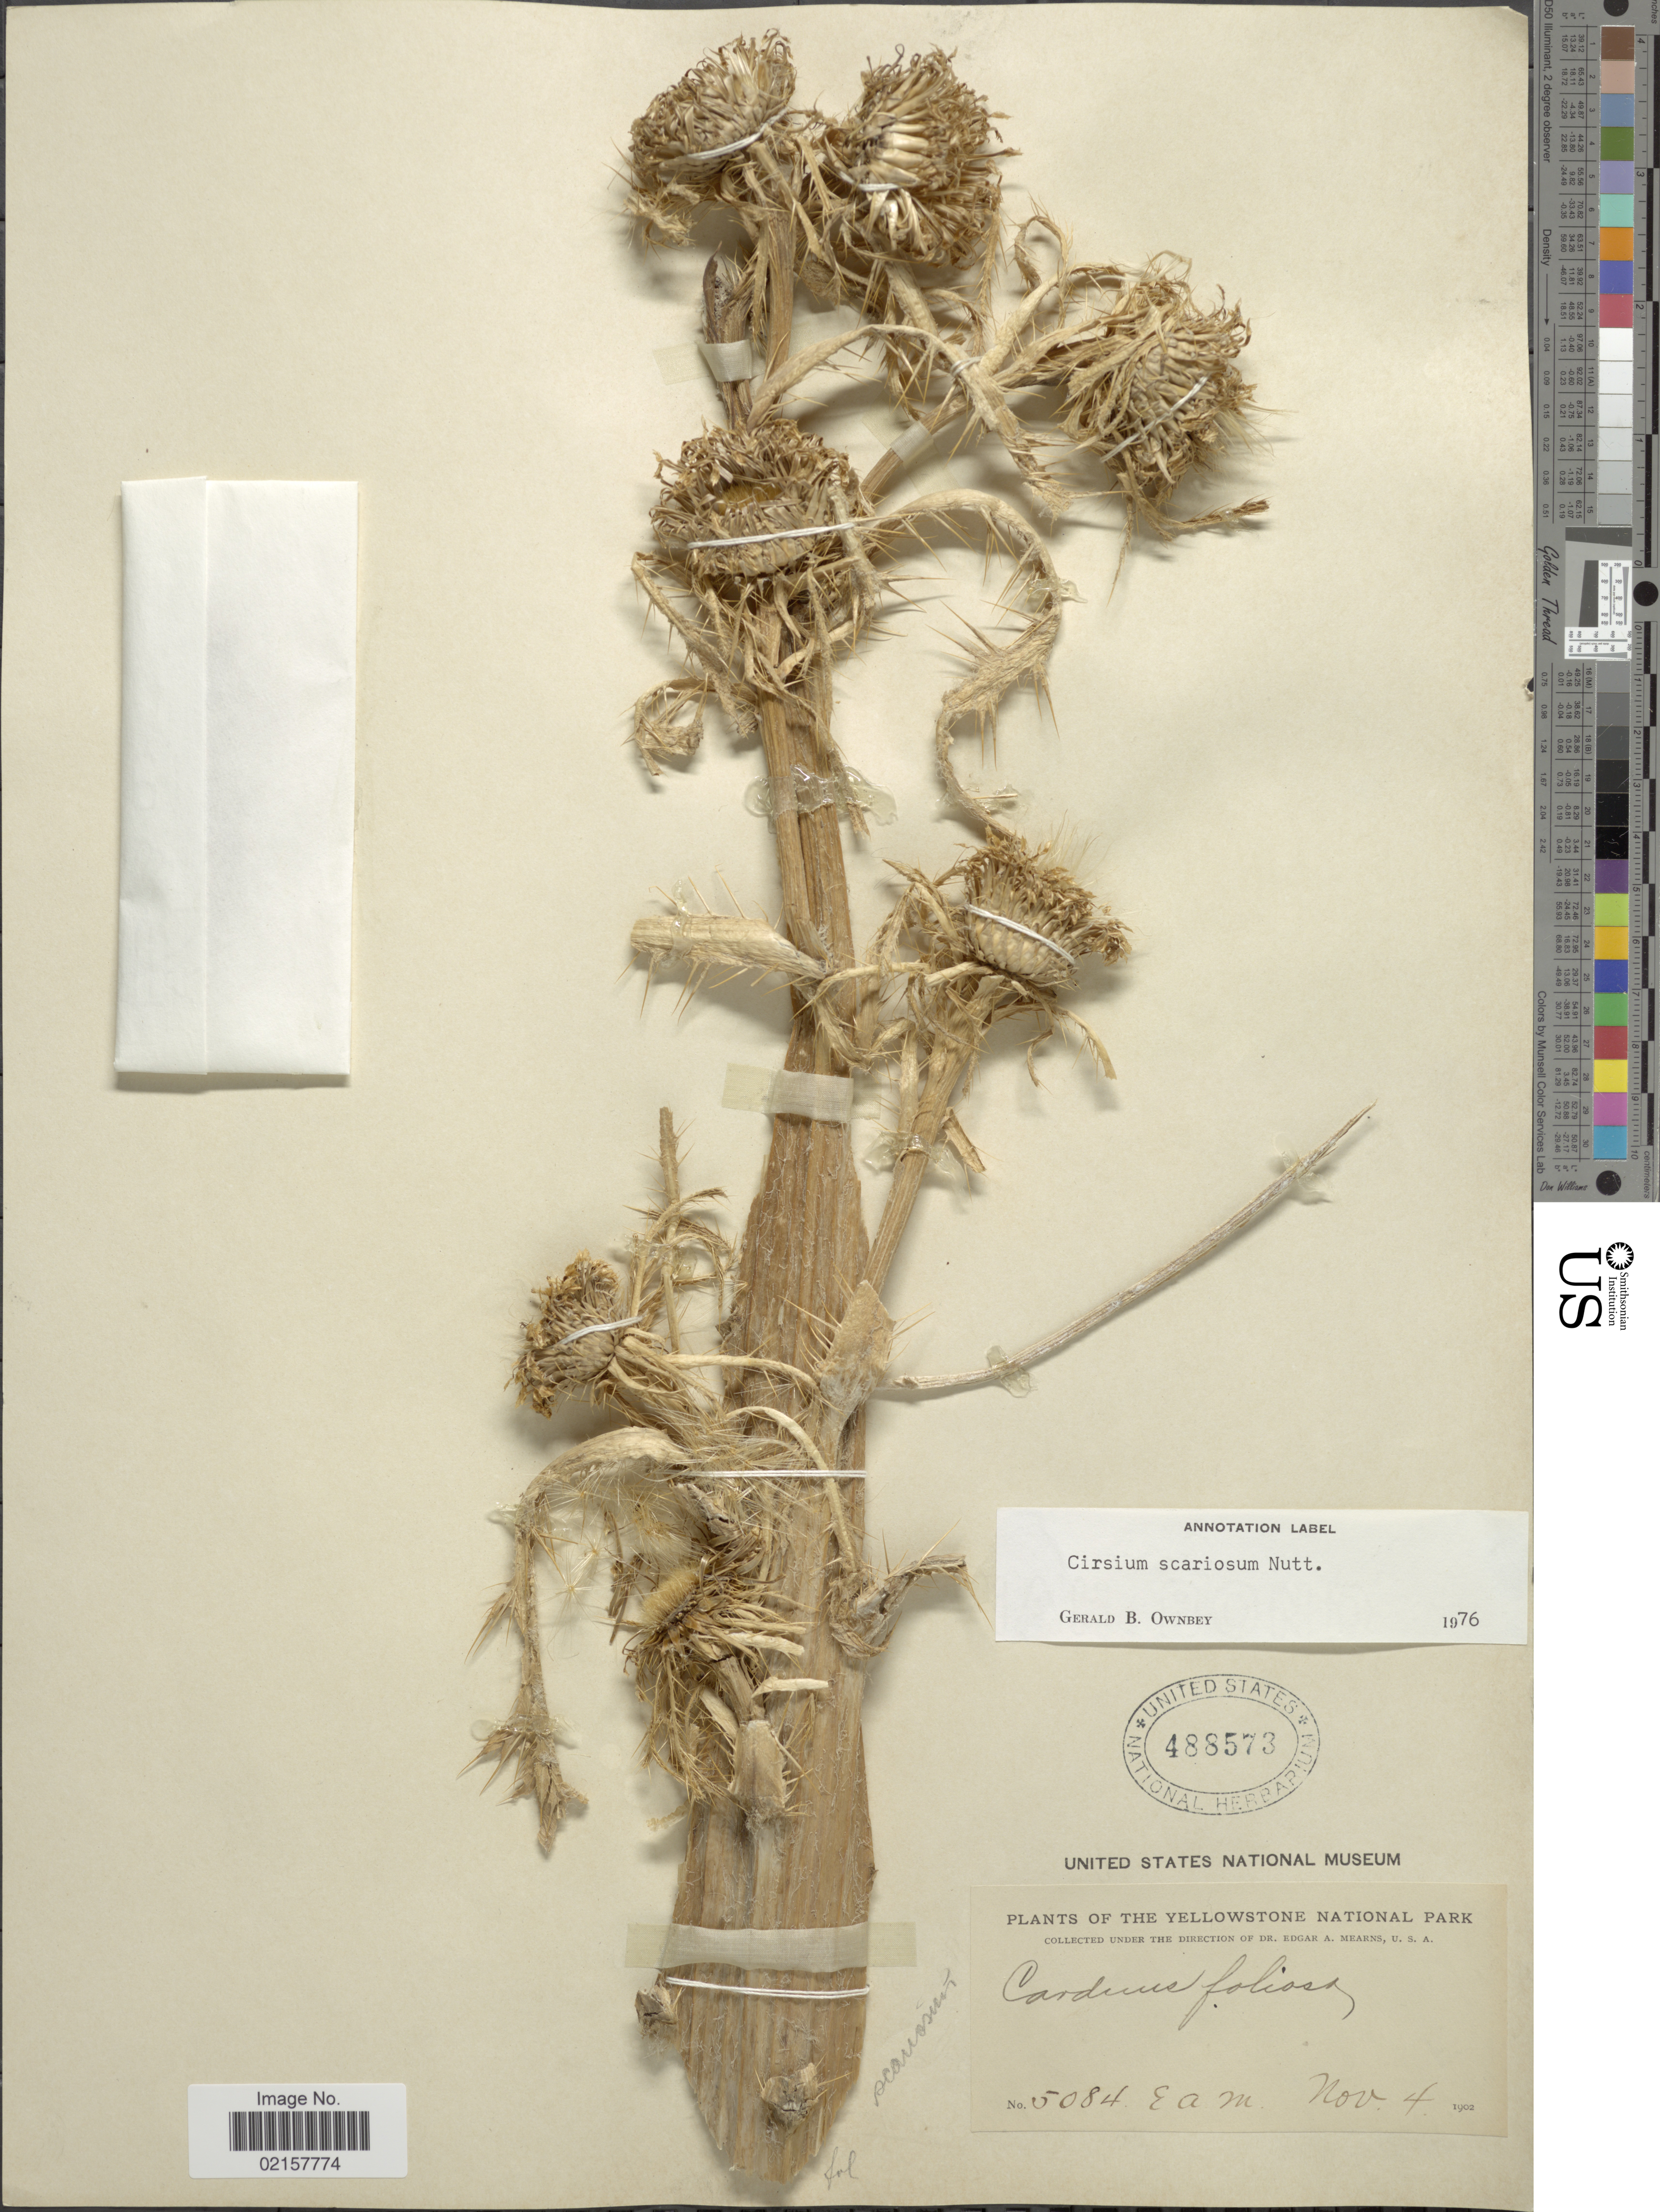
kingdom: Plantae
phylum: Tracheophyta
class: Magnoliopsida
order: Asterales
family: Asteraceae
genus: Cirsium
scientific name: Cirsium scariosum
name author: Nutt.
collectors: E. A. Mearns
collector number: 5084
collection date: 1902-11-04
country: United States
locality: Yellowstone National Park.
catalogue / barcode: US 488573